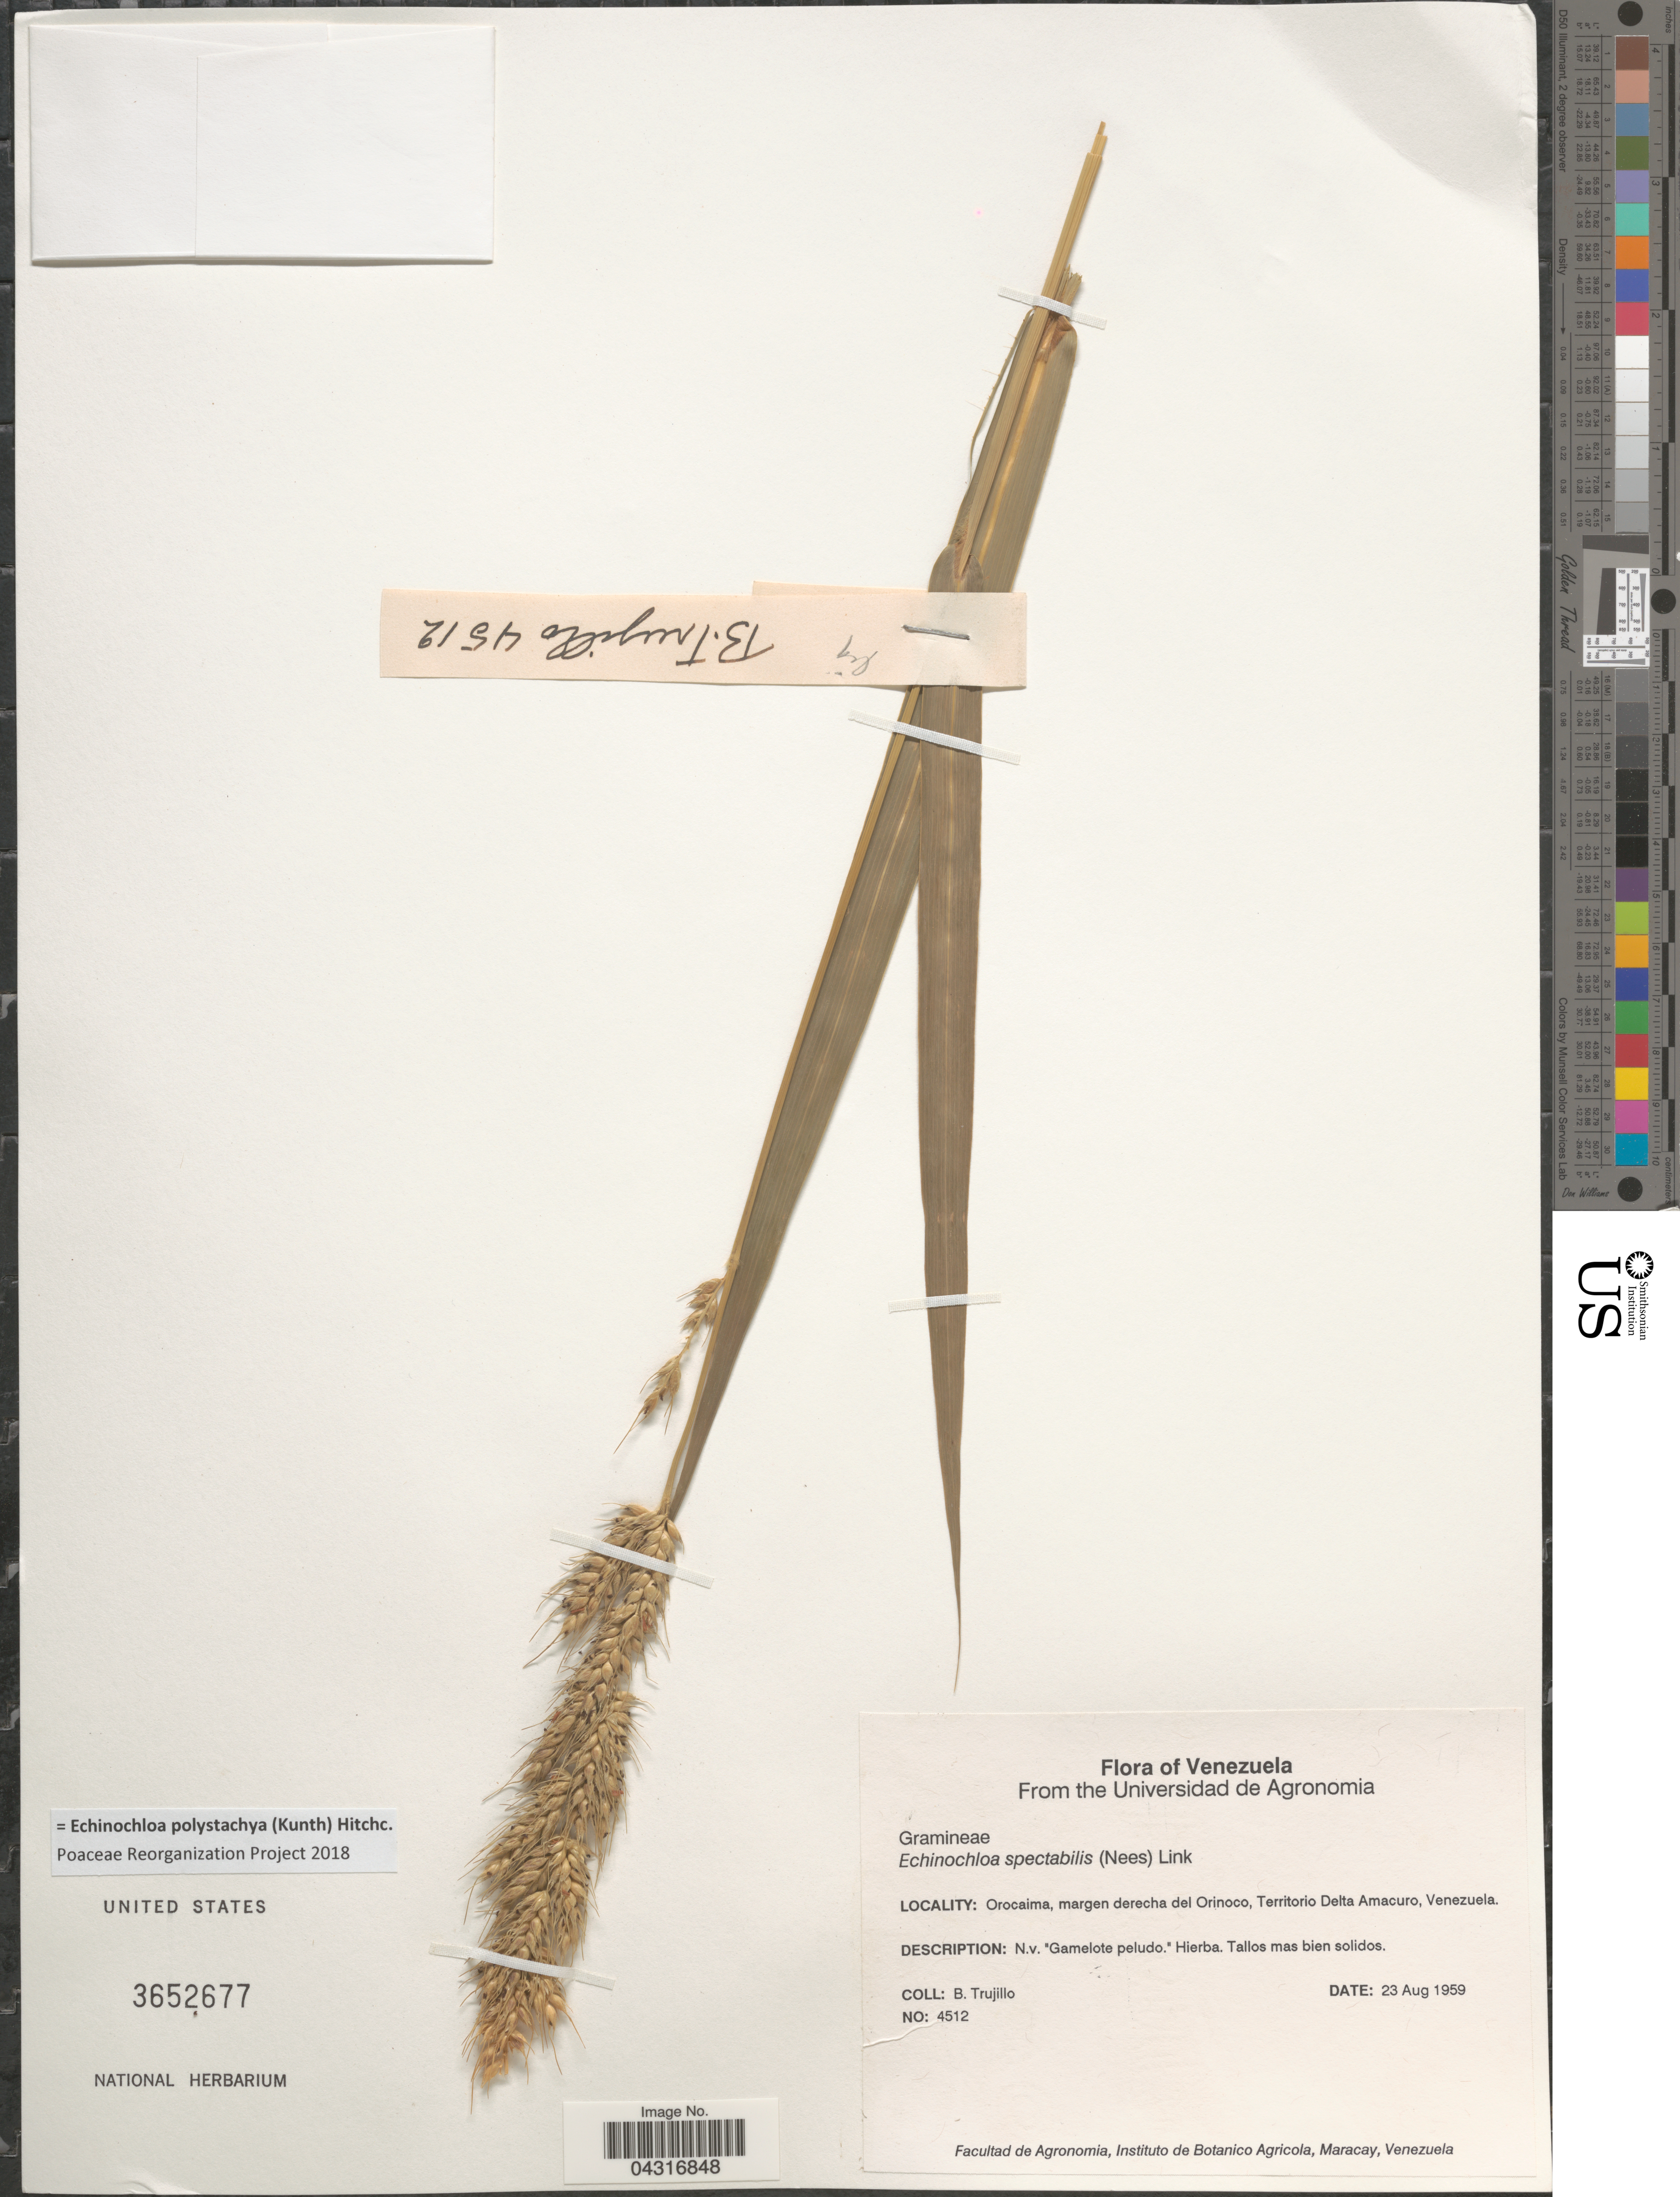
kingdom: Plantae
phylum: Tracheophyta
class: Liliopsida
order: Poales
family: Poaceae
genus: Echinochloa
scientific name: Echinochloa polystachya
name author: (Kunth) Hitchc.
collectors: B. Trujillo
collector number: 4512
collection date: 1959-08-23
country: Venezuela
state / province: Delta Amacuro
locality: Orocaima, margen derecha del Orinoco, Territorio Delta Amacuro.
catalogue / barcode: US 3652677